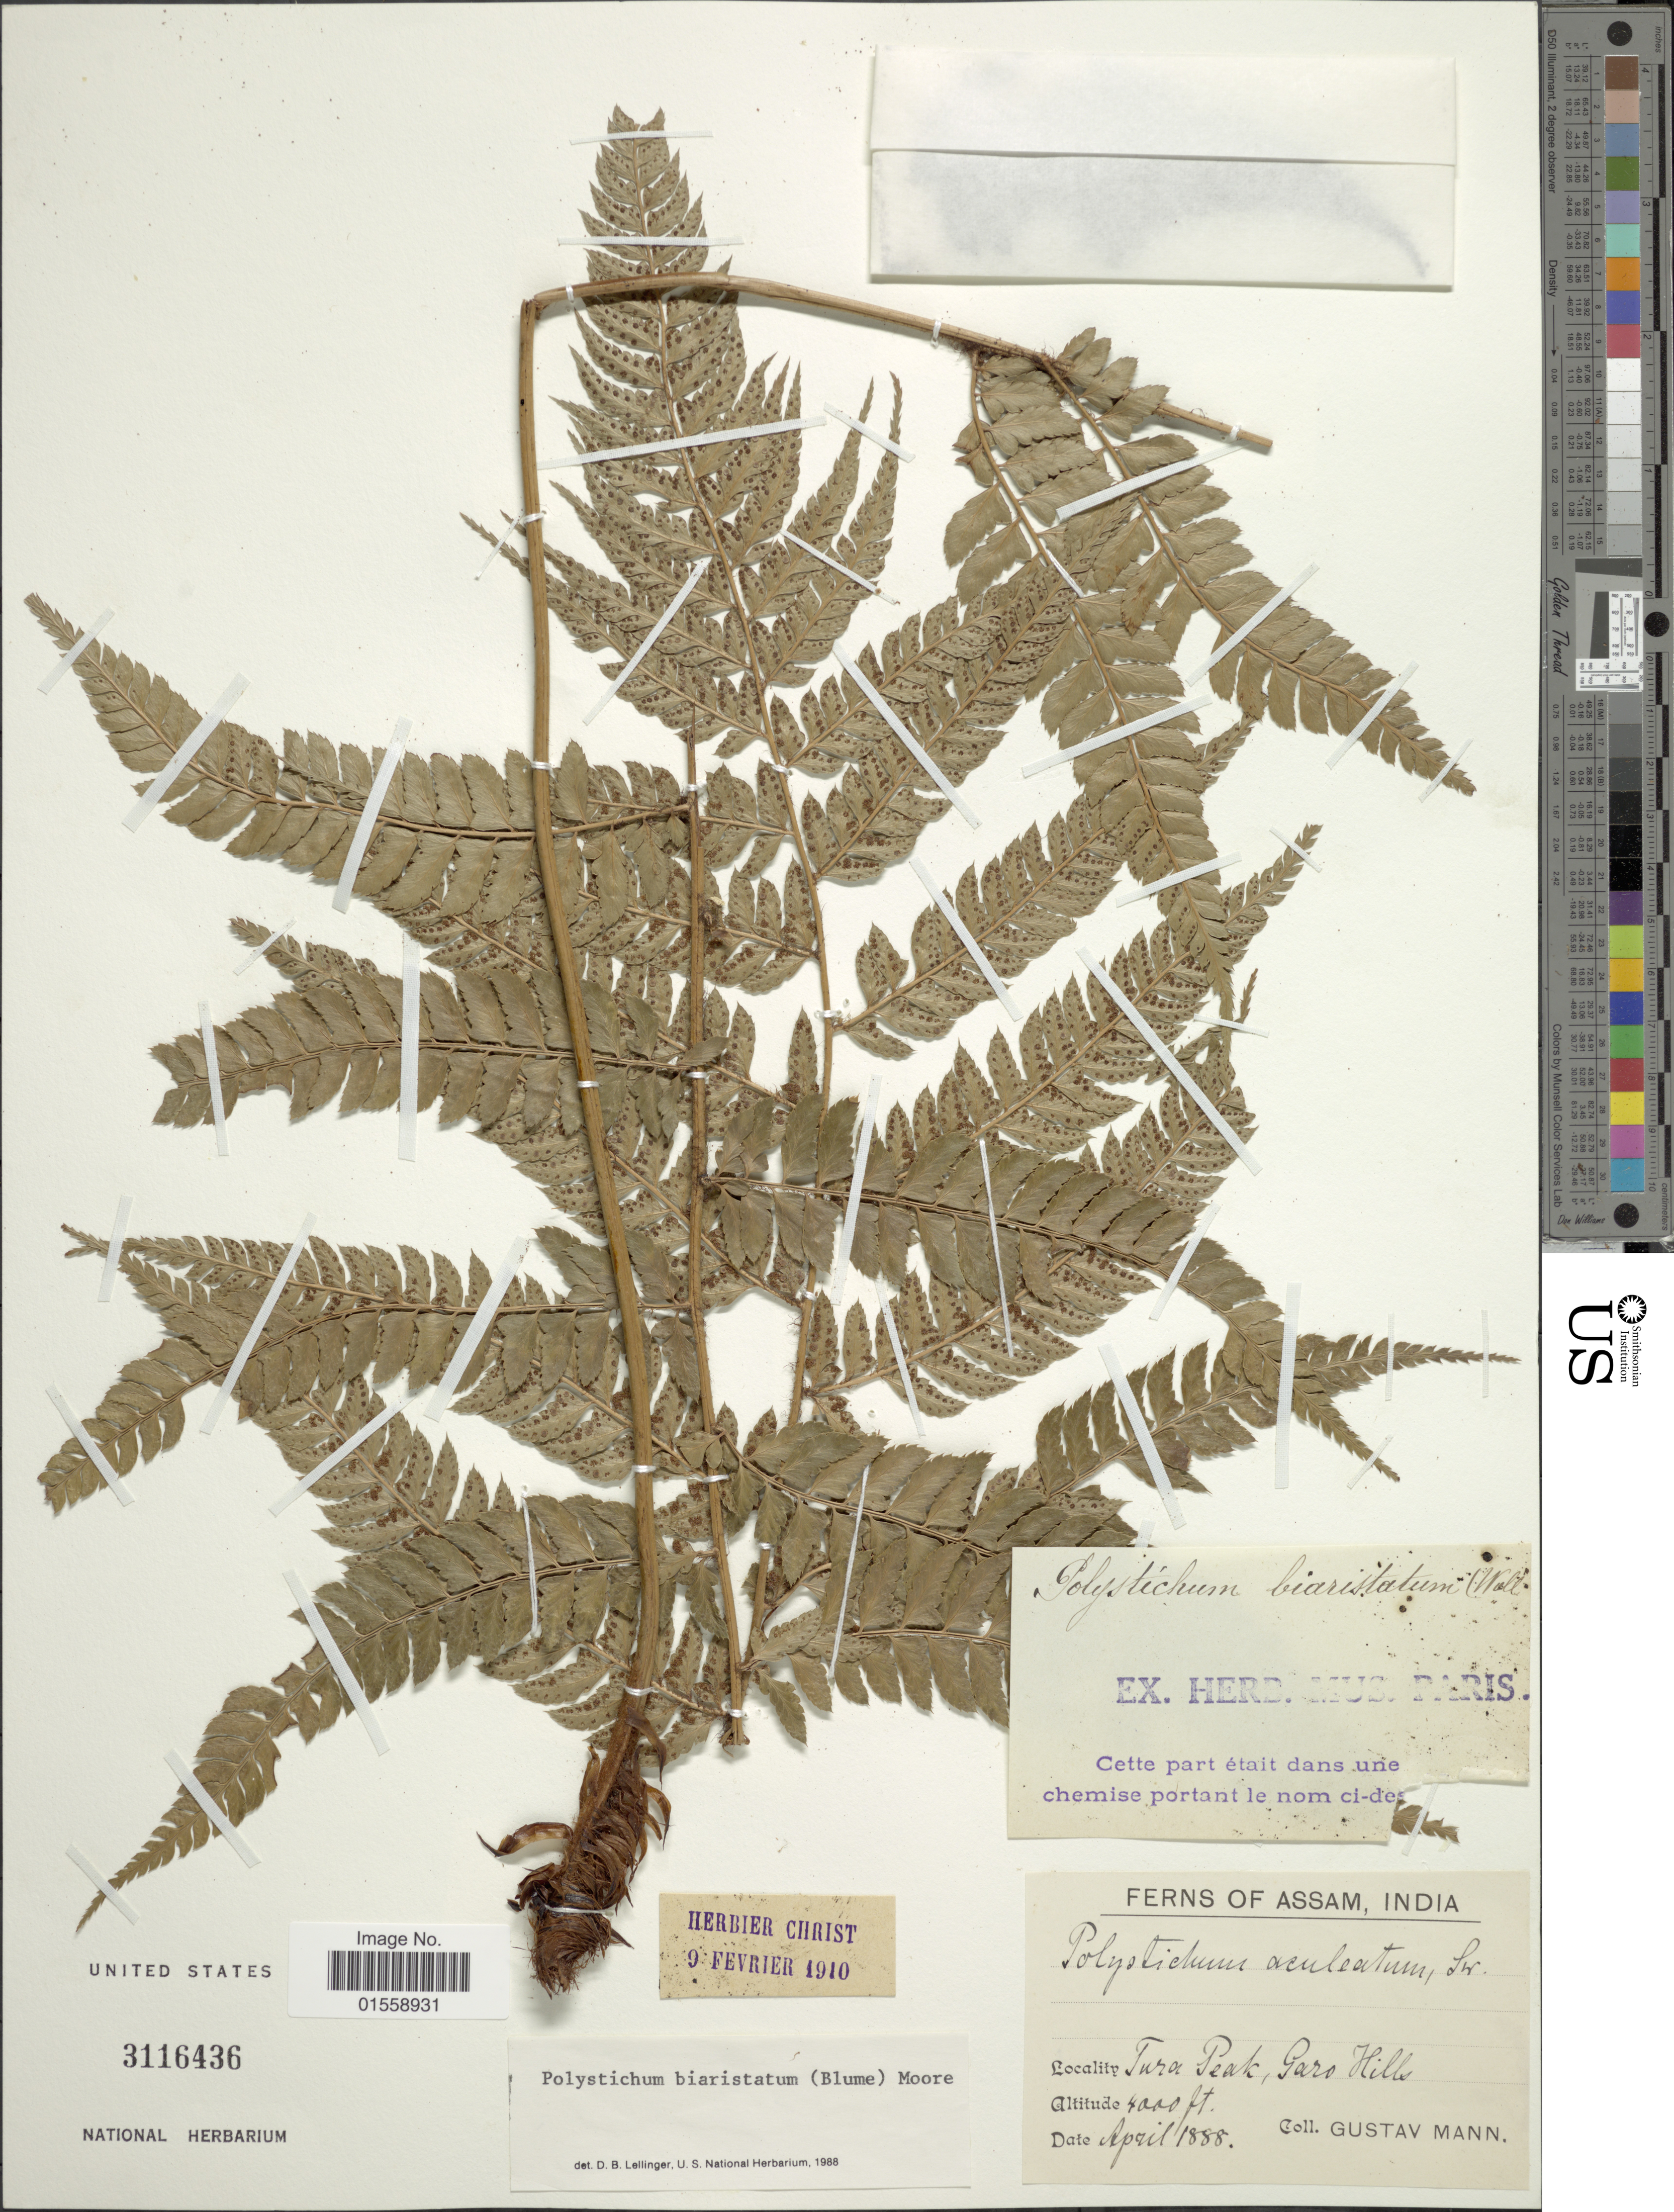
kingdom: Plantae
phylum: Tracheophyta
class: Polypodiopsida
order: Polypodiales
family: Dryopteridaceae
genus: Polystichum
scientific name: Polystichum biaristatum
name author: (Blume) T. Moore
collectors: G. Mann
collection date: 1888-04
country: India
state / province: Assam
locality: Tura Peak, Paro Hills.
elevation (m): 1219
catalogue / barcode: US 3116436